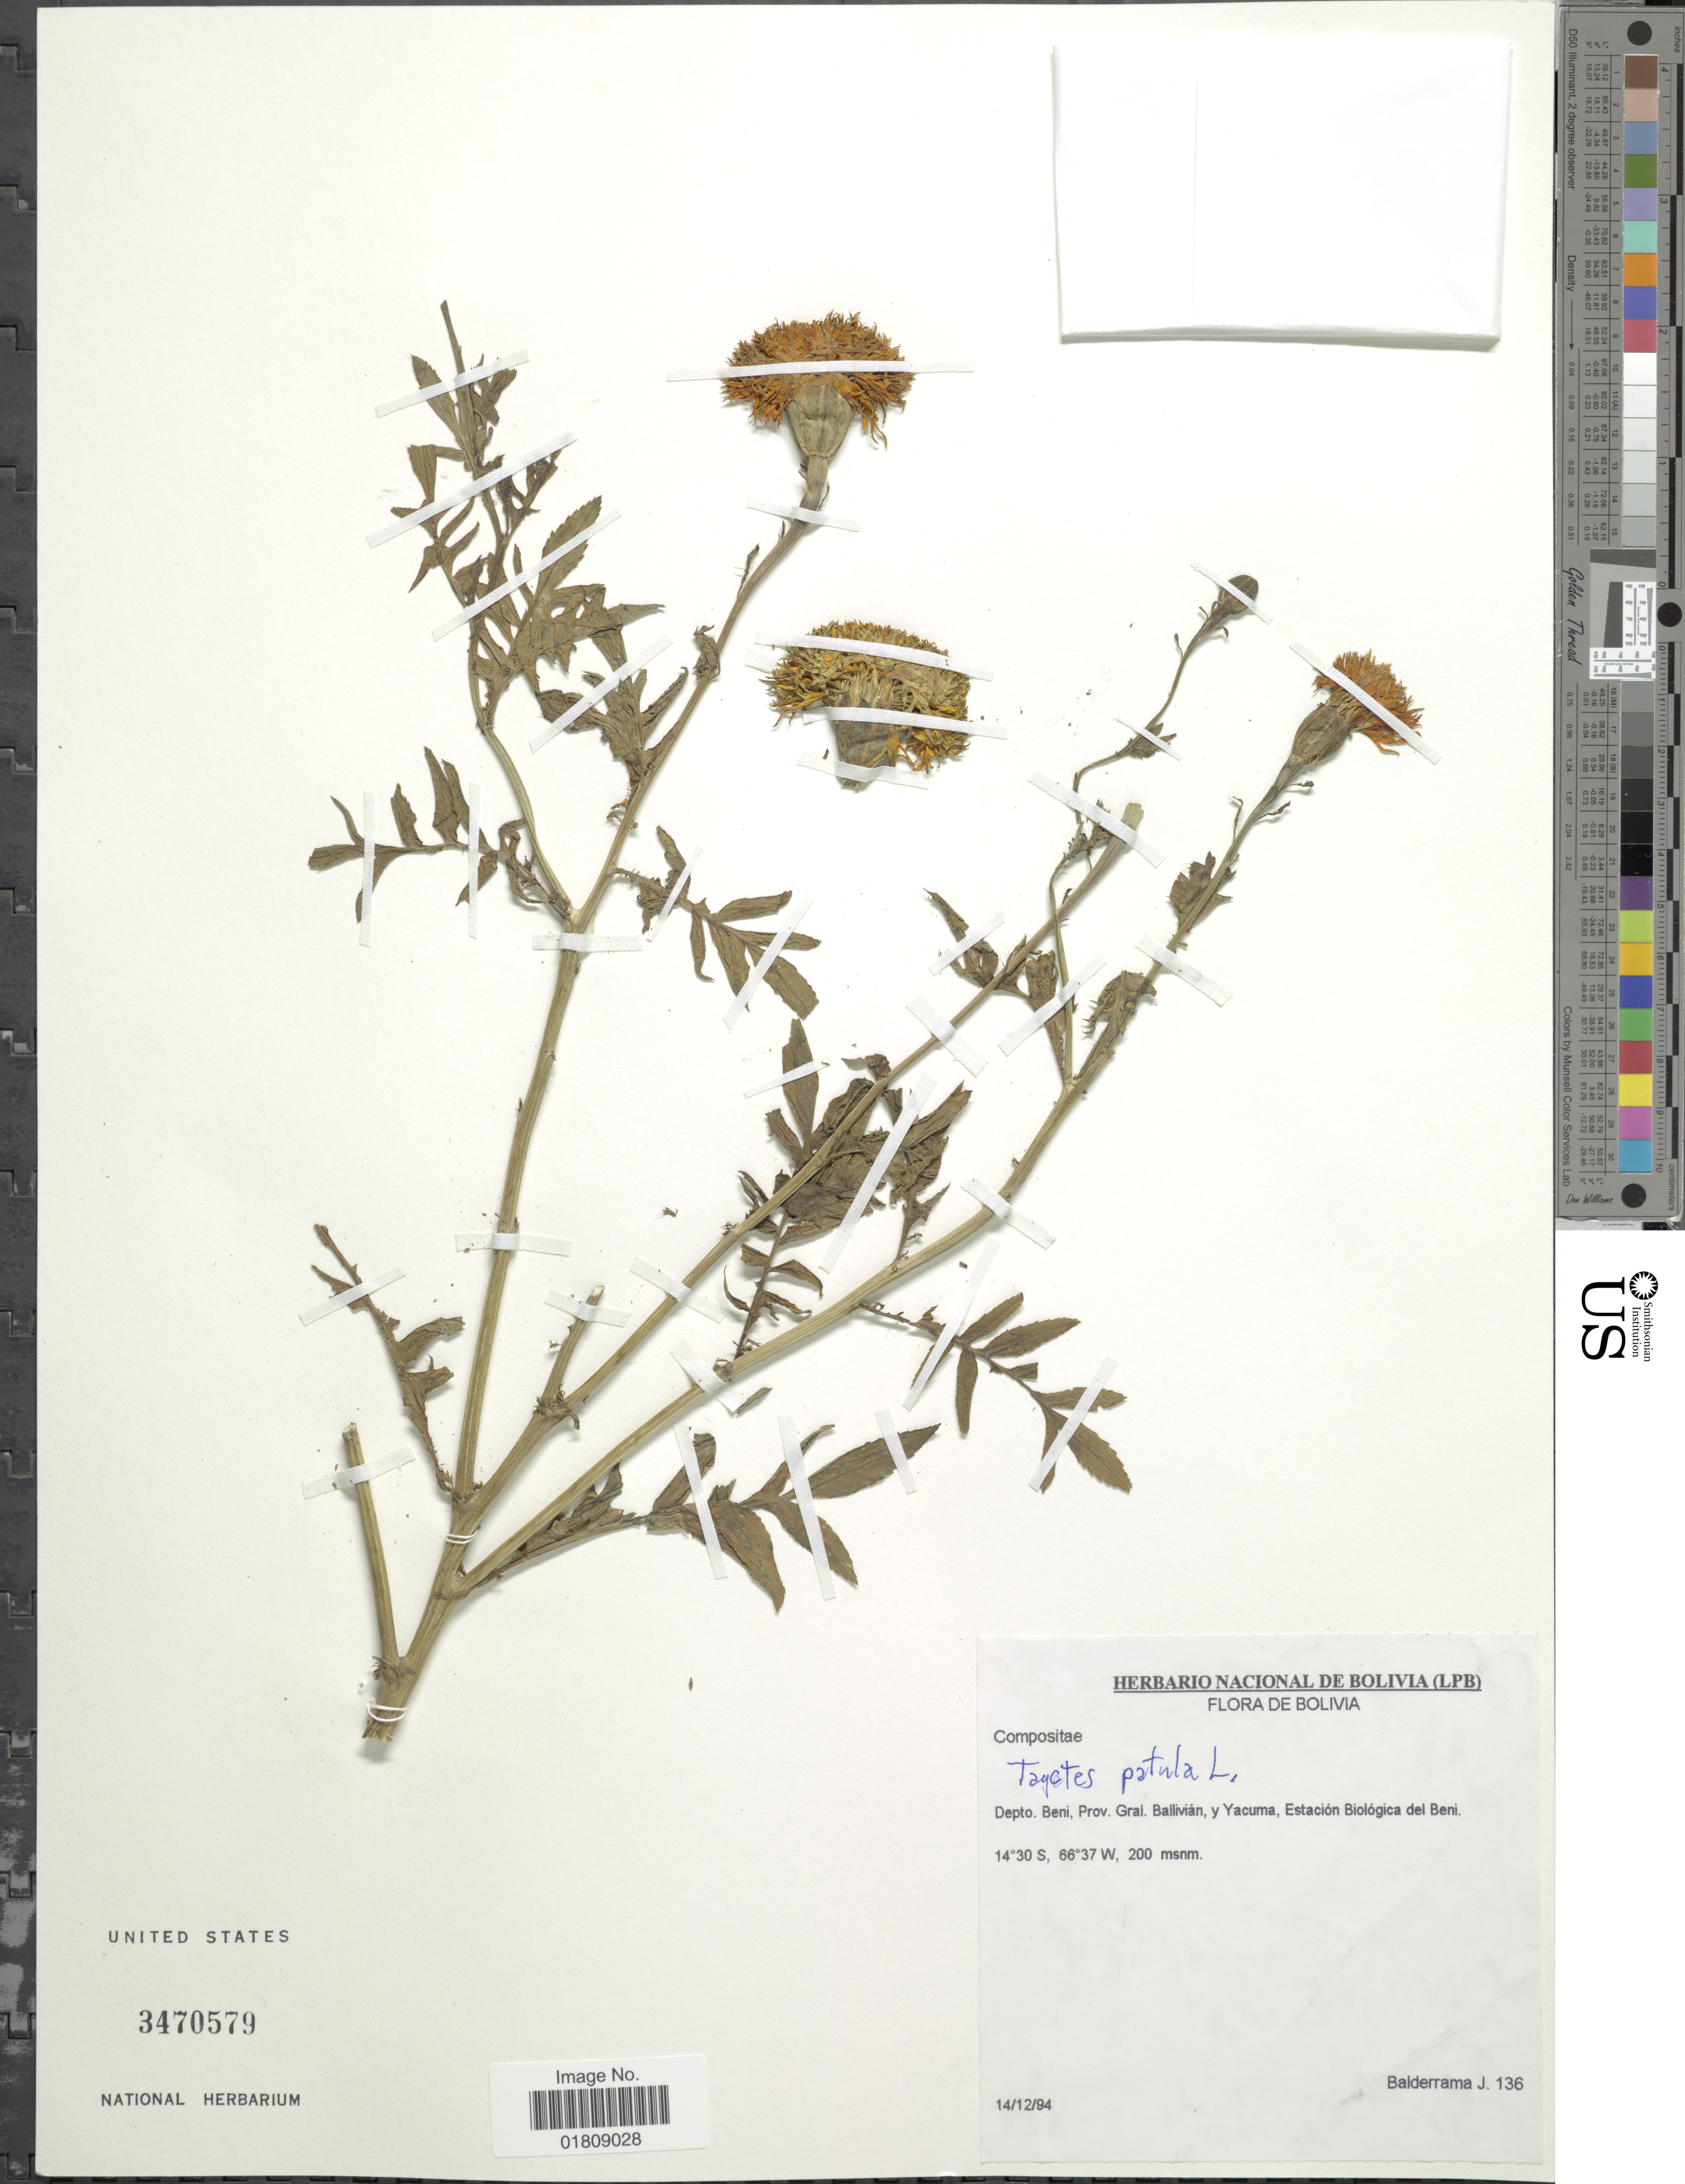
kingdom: Plantae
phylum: Tracheophyta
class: Magnoliopsida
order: Asterales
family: Asteraceae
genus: Tagetes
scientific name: Tagetes patula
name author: L.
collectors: J. Balderrama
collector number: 136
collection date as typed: Transcribed d/m/y: 14/12/94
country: Bolivia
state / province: Beni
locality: Prov. Gral. Ballivian, y Yacuma, Estacion Biologica del Beni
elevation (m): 200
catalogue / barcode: US 3470579